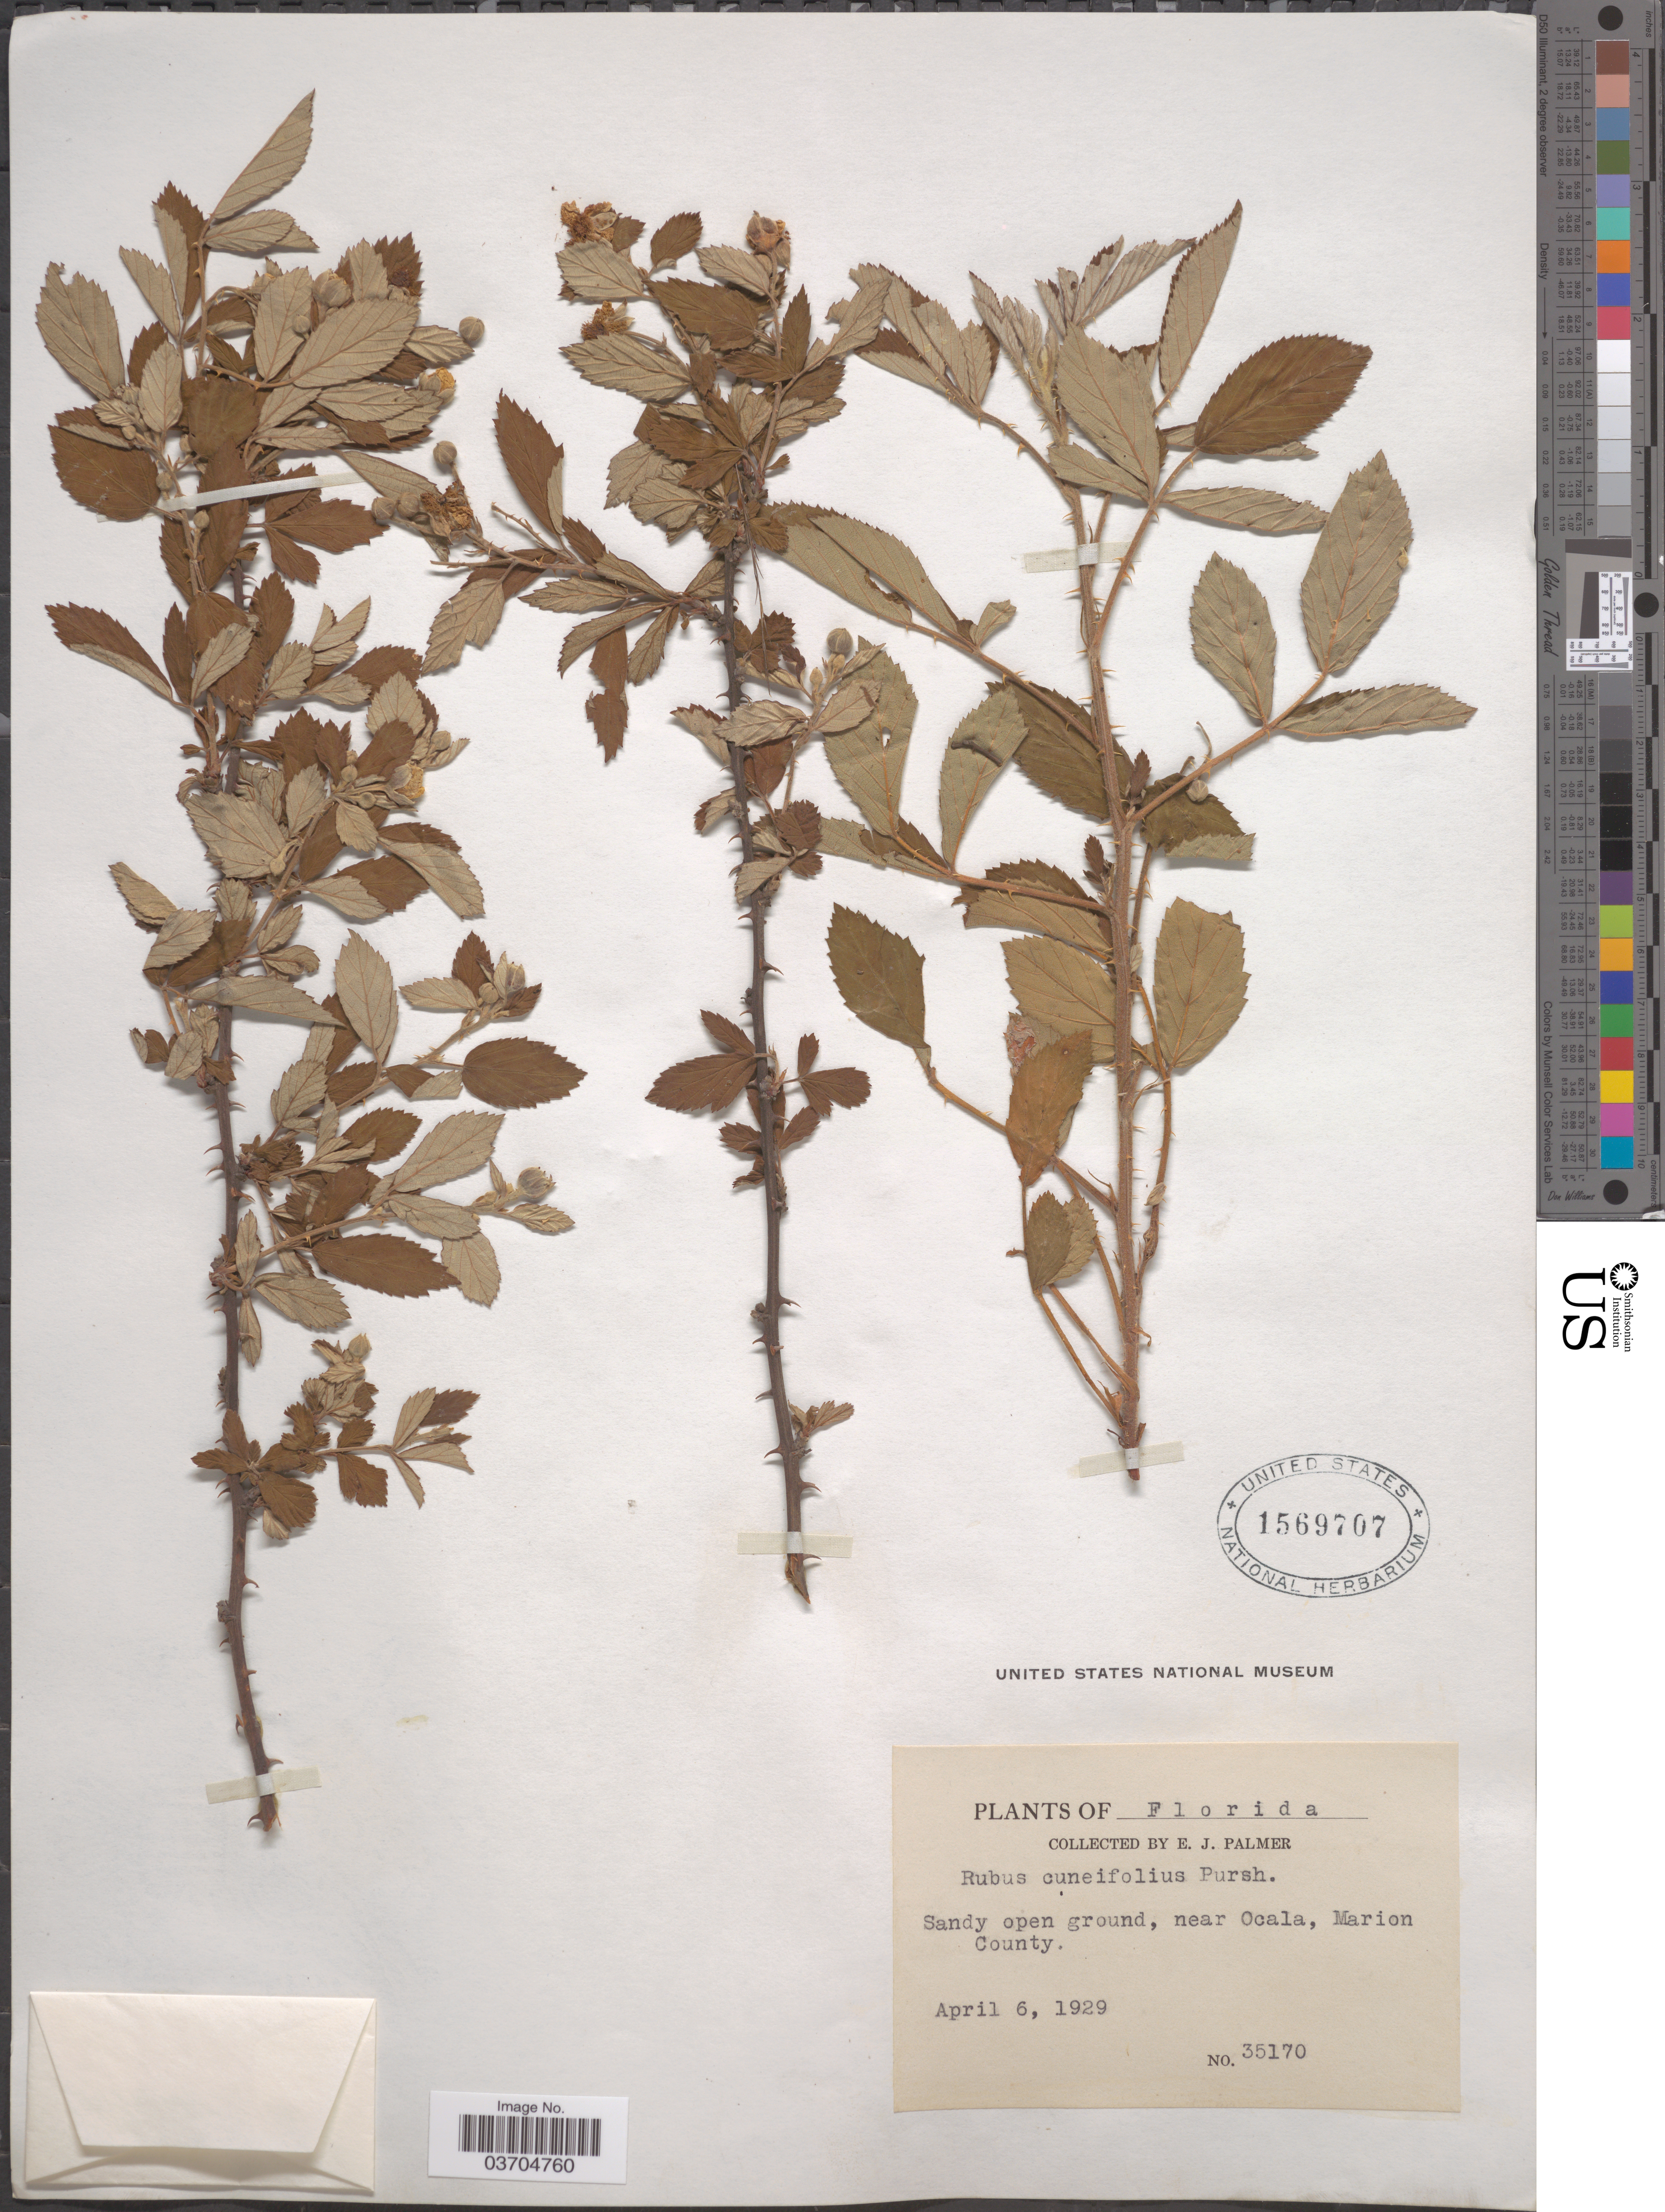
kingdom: Plantae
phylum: Tracheophyta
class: Magnoliopsida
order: Rosales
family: Rosaceae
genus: Rubus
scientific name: Rubus cuneifolius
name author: Pursh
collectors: E. J. Palmer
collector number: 35170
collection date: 1929-04-06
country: United States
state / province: Florida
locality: Near Ocala, Marion County.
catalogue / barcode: US 1569707